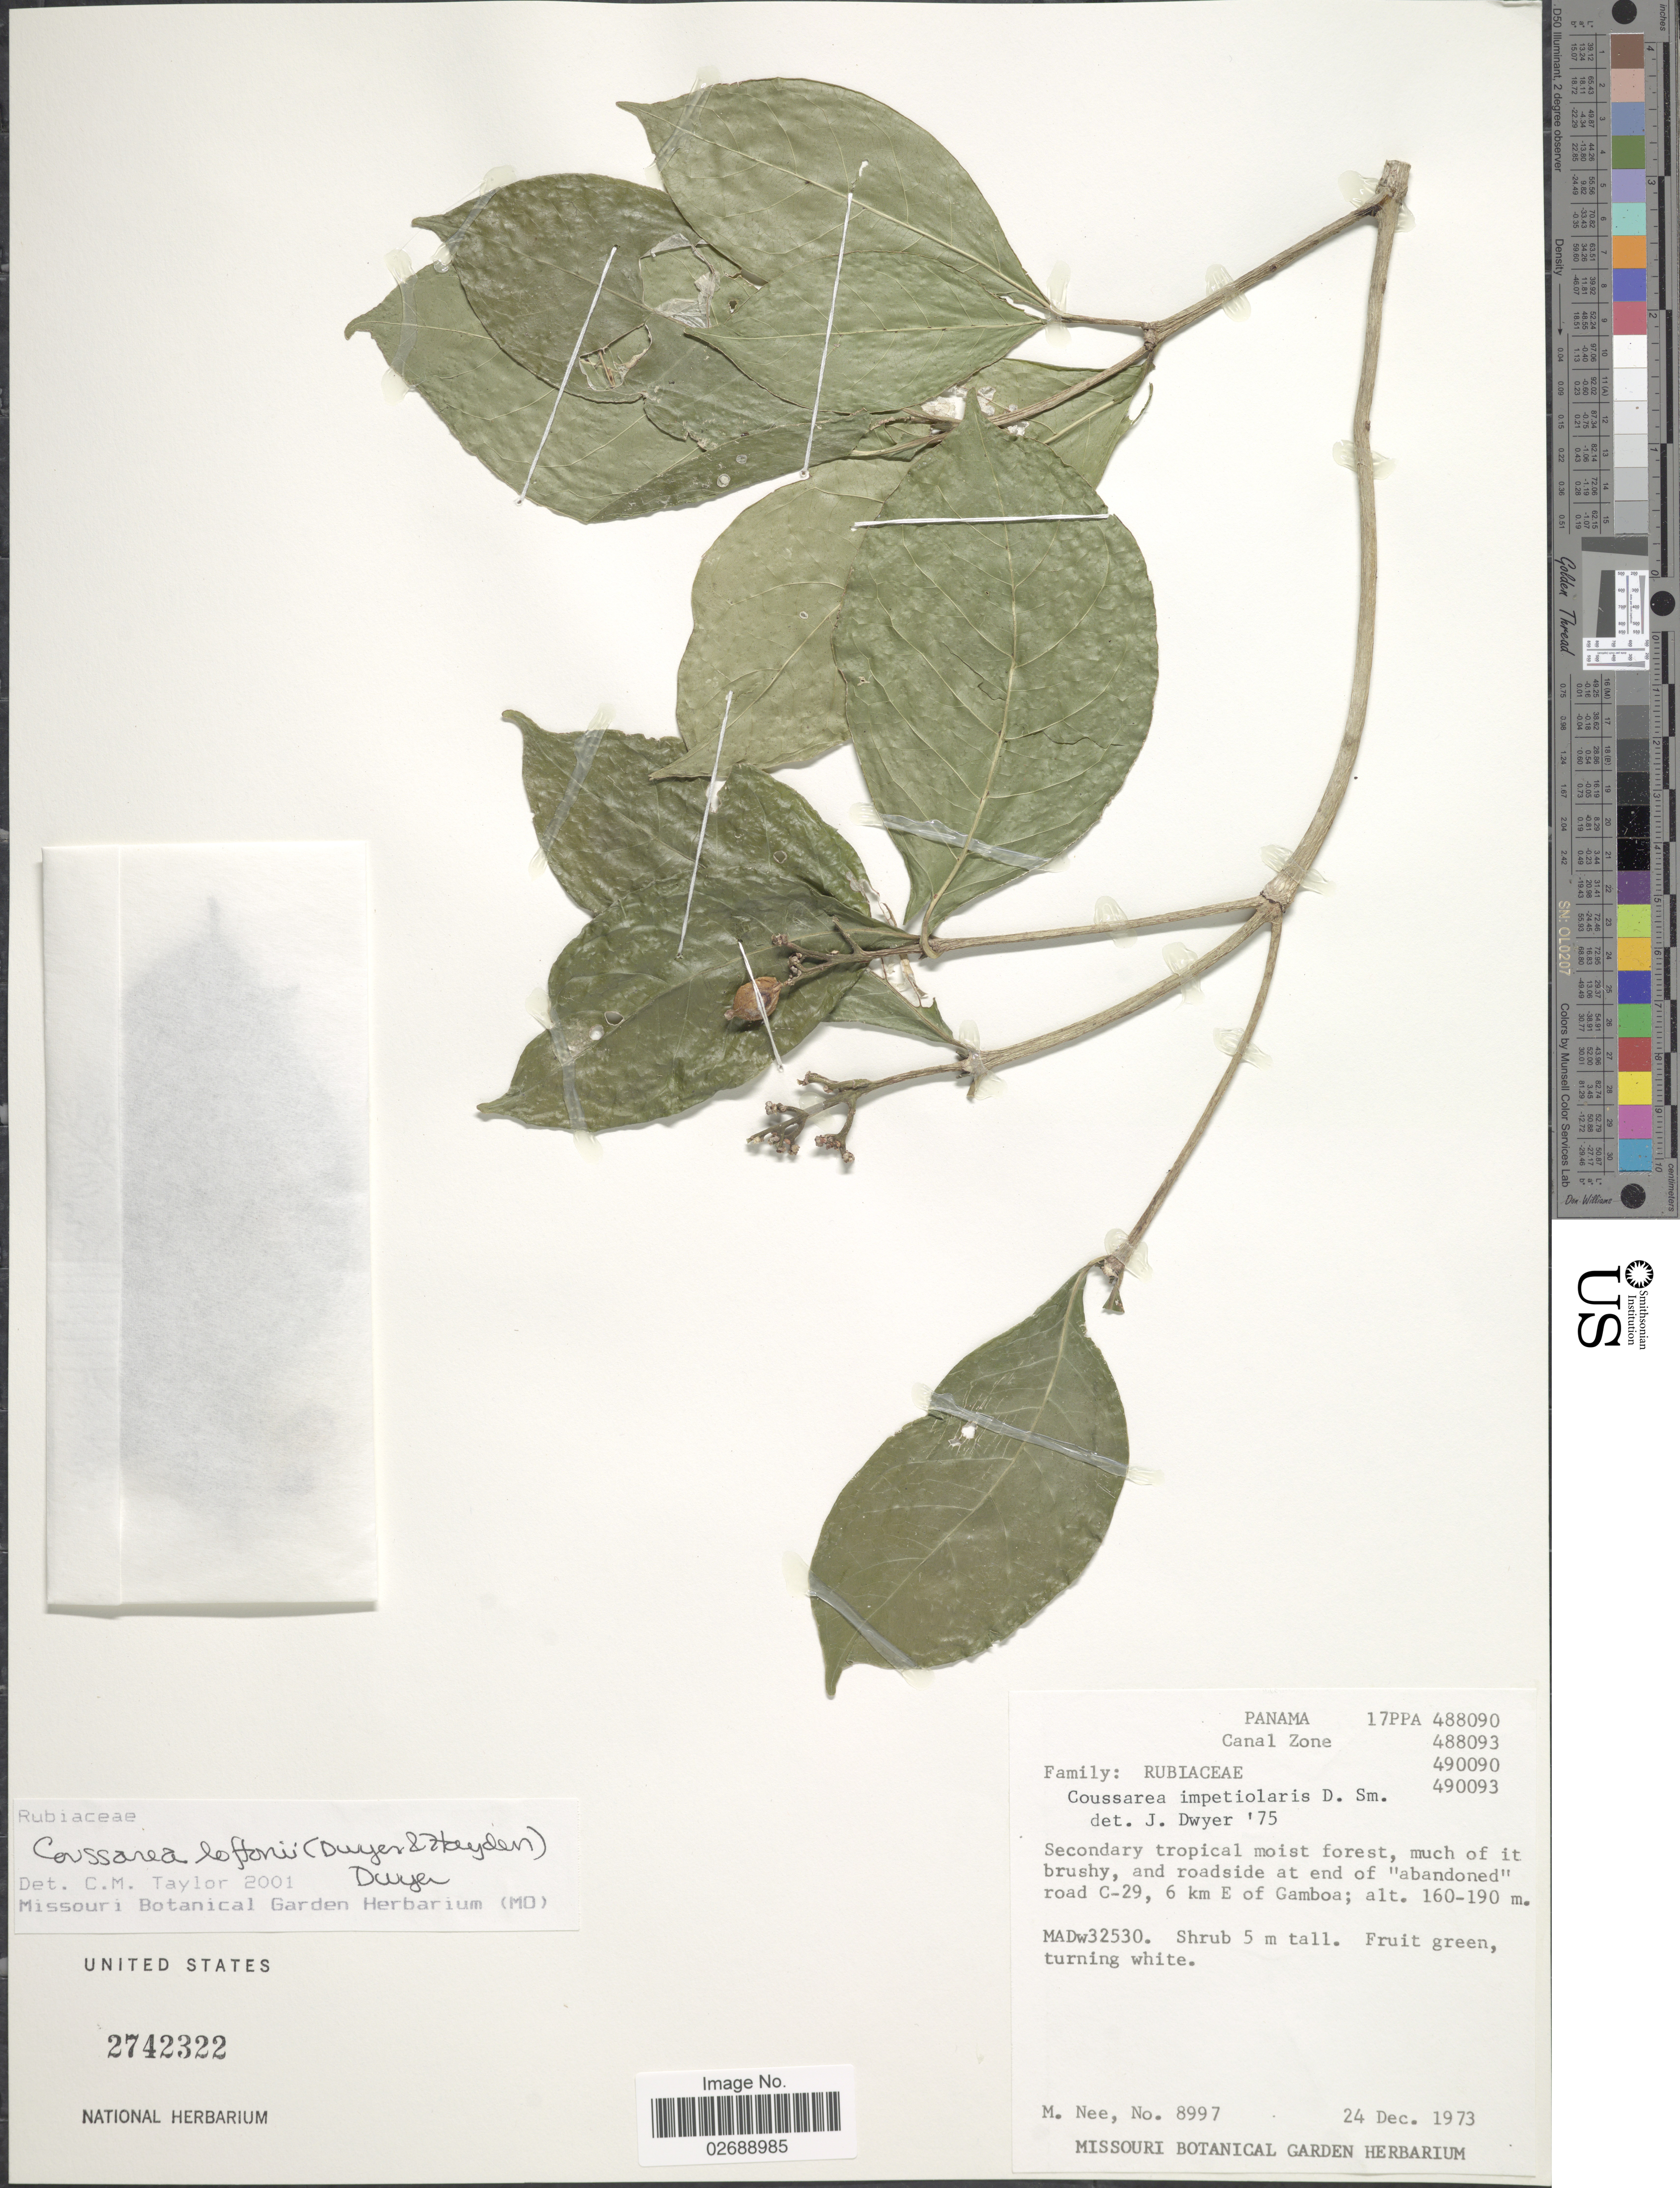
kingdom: Plantae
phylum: Tracheophyta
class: Magnoliopsida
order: Gentianales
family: Rubiaceae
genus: Coussarea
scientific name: Coussarea loftonii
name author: (Dwyer & M.V. Hayden) Dwyer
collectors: M. Nee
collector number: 8997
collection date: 1973-12-24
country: Panama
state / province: Colón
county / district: Canal Zone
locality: Canal Zone. Secondary tropical moist forest, much of it brushy, and roadside at end of "abandoned" road C-29, 6 km E of Gamboa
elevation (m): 160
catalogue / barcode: US 2742322